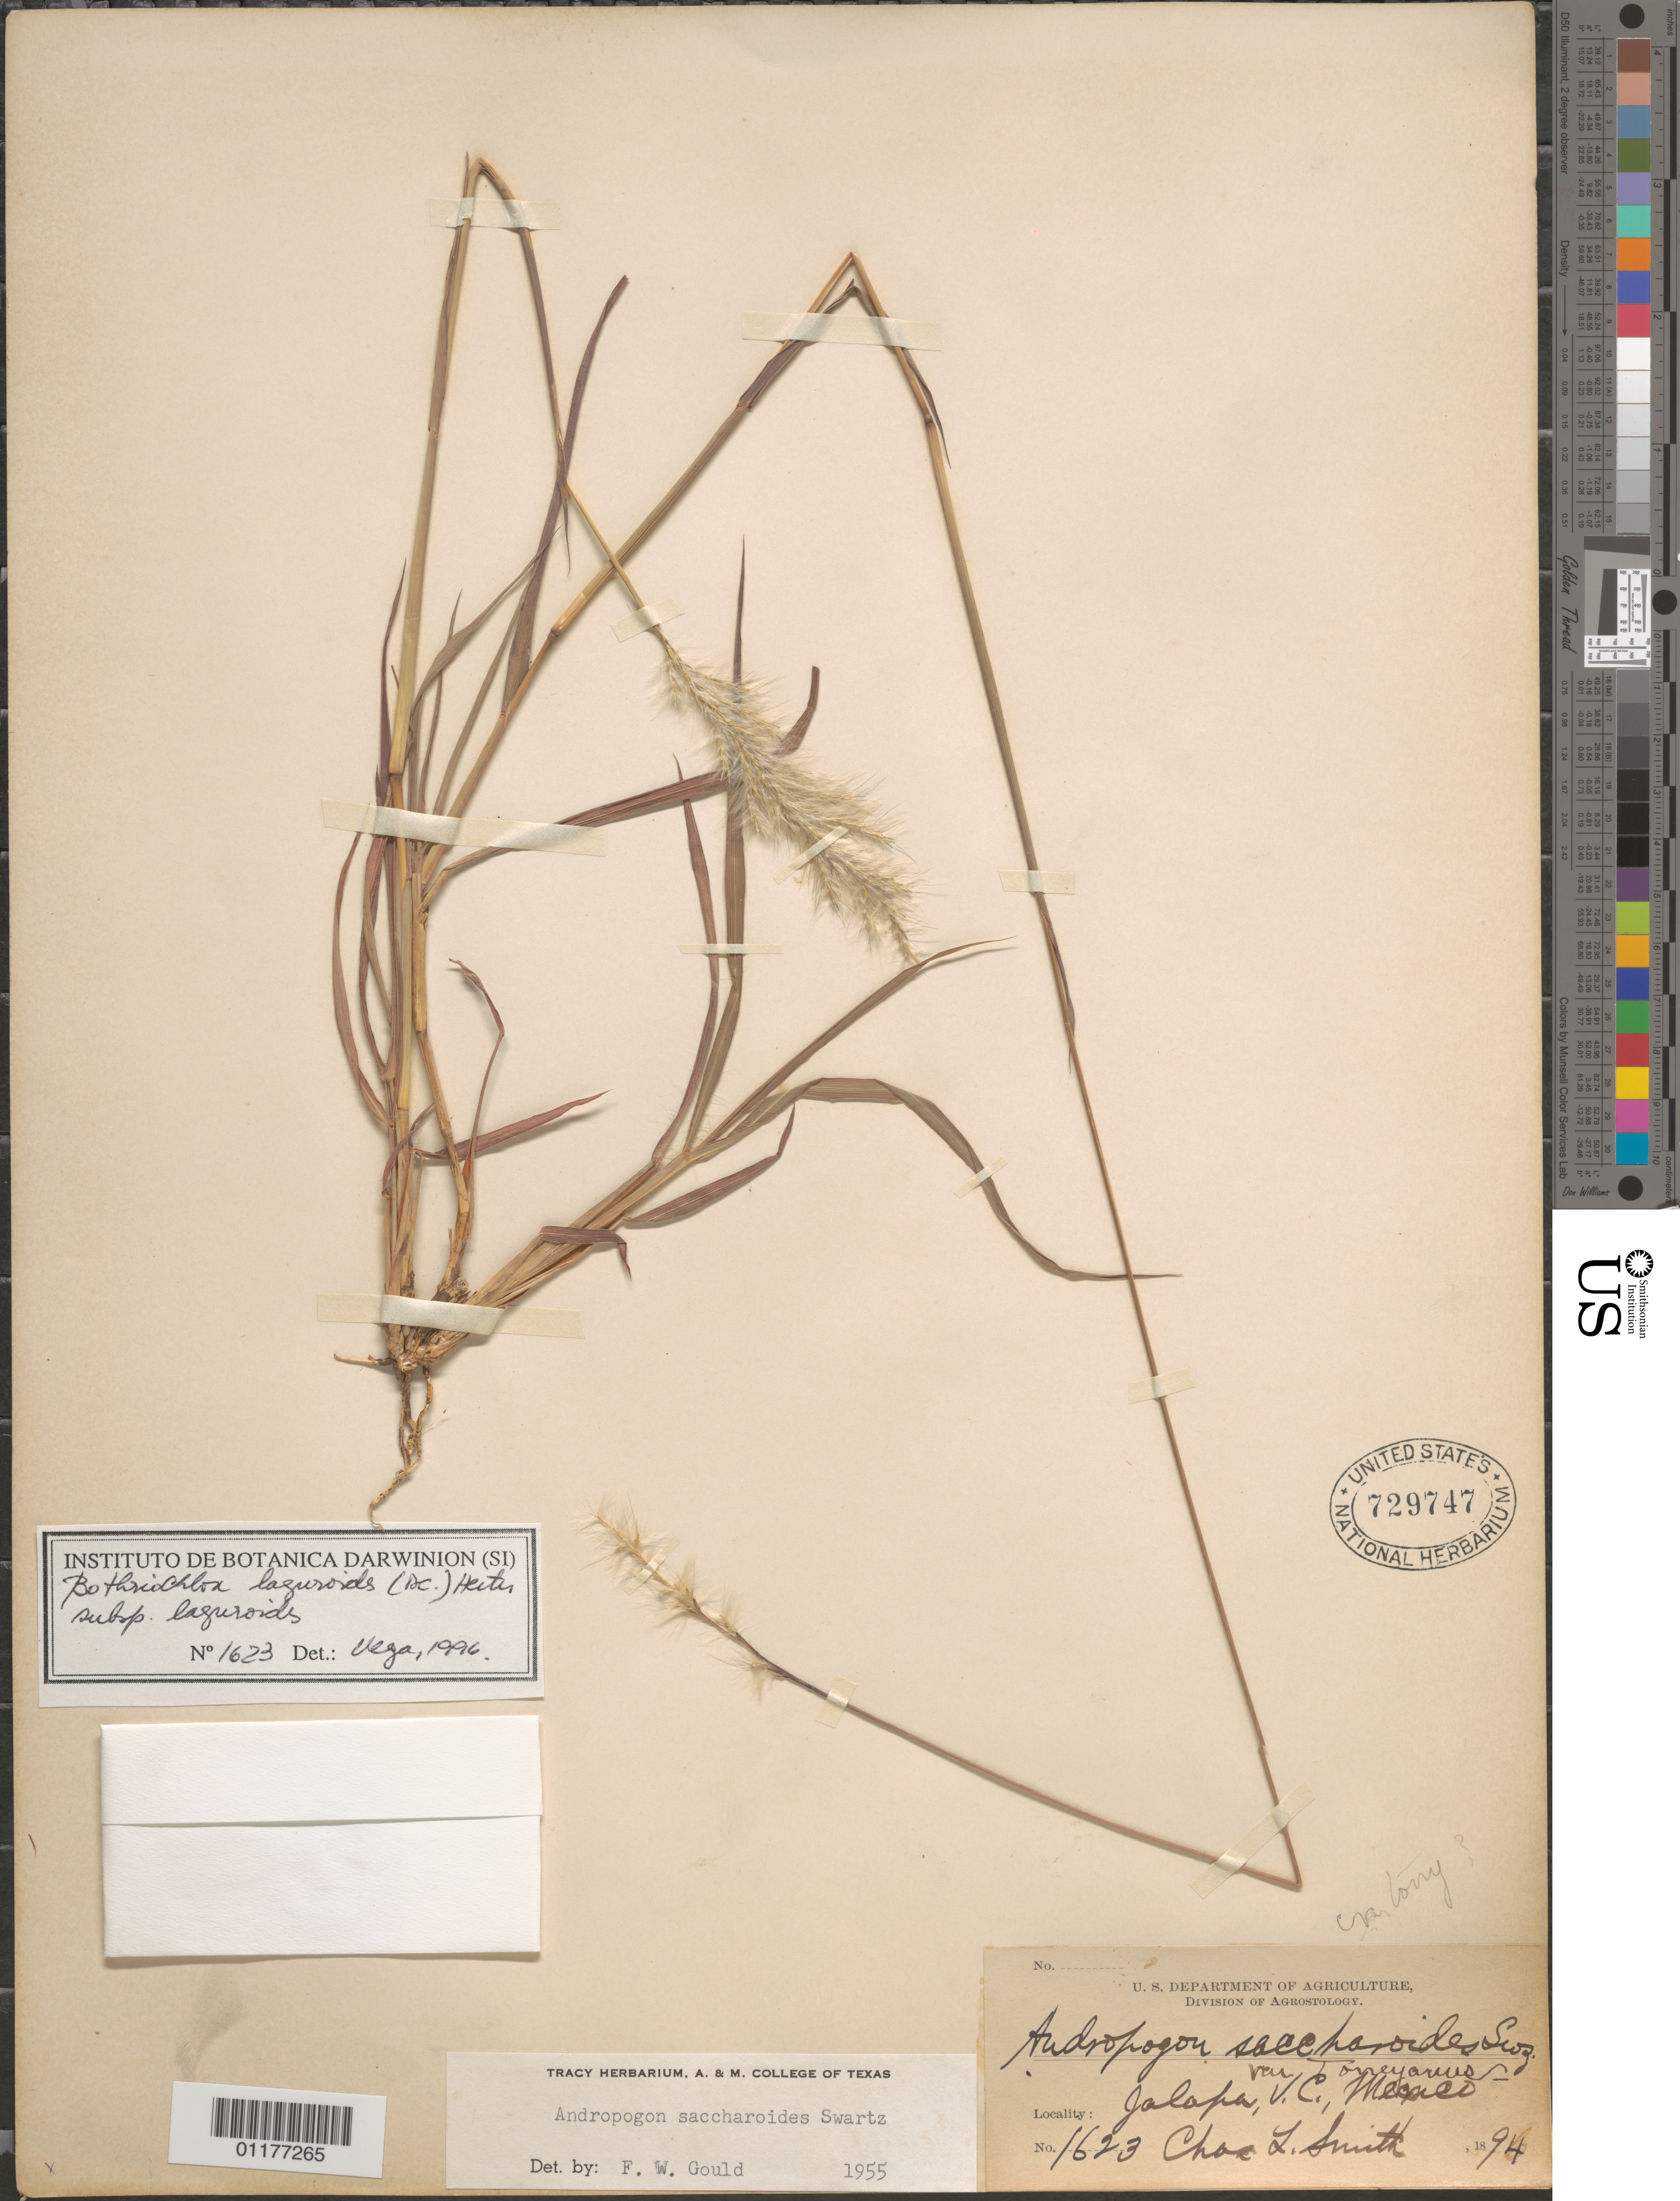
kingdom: Plantae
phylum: Tracheophyta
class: Liliopsida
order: Poales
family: Poaceae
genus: Bothriochloa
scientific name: Bothriochloa laguroides subsp. laguroides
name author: (DC.) Herter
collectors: C. L. Smith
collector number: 1623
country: Mexico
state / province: Veracruz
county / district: Jalapa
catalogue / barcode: US 729747